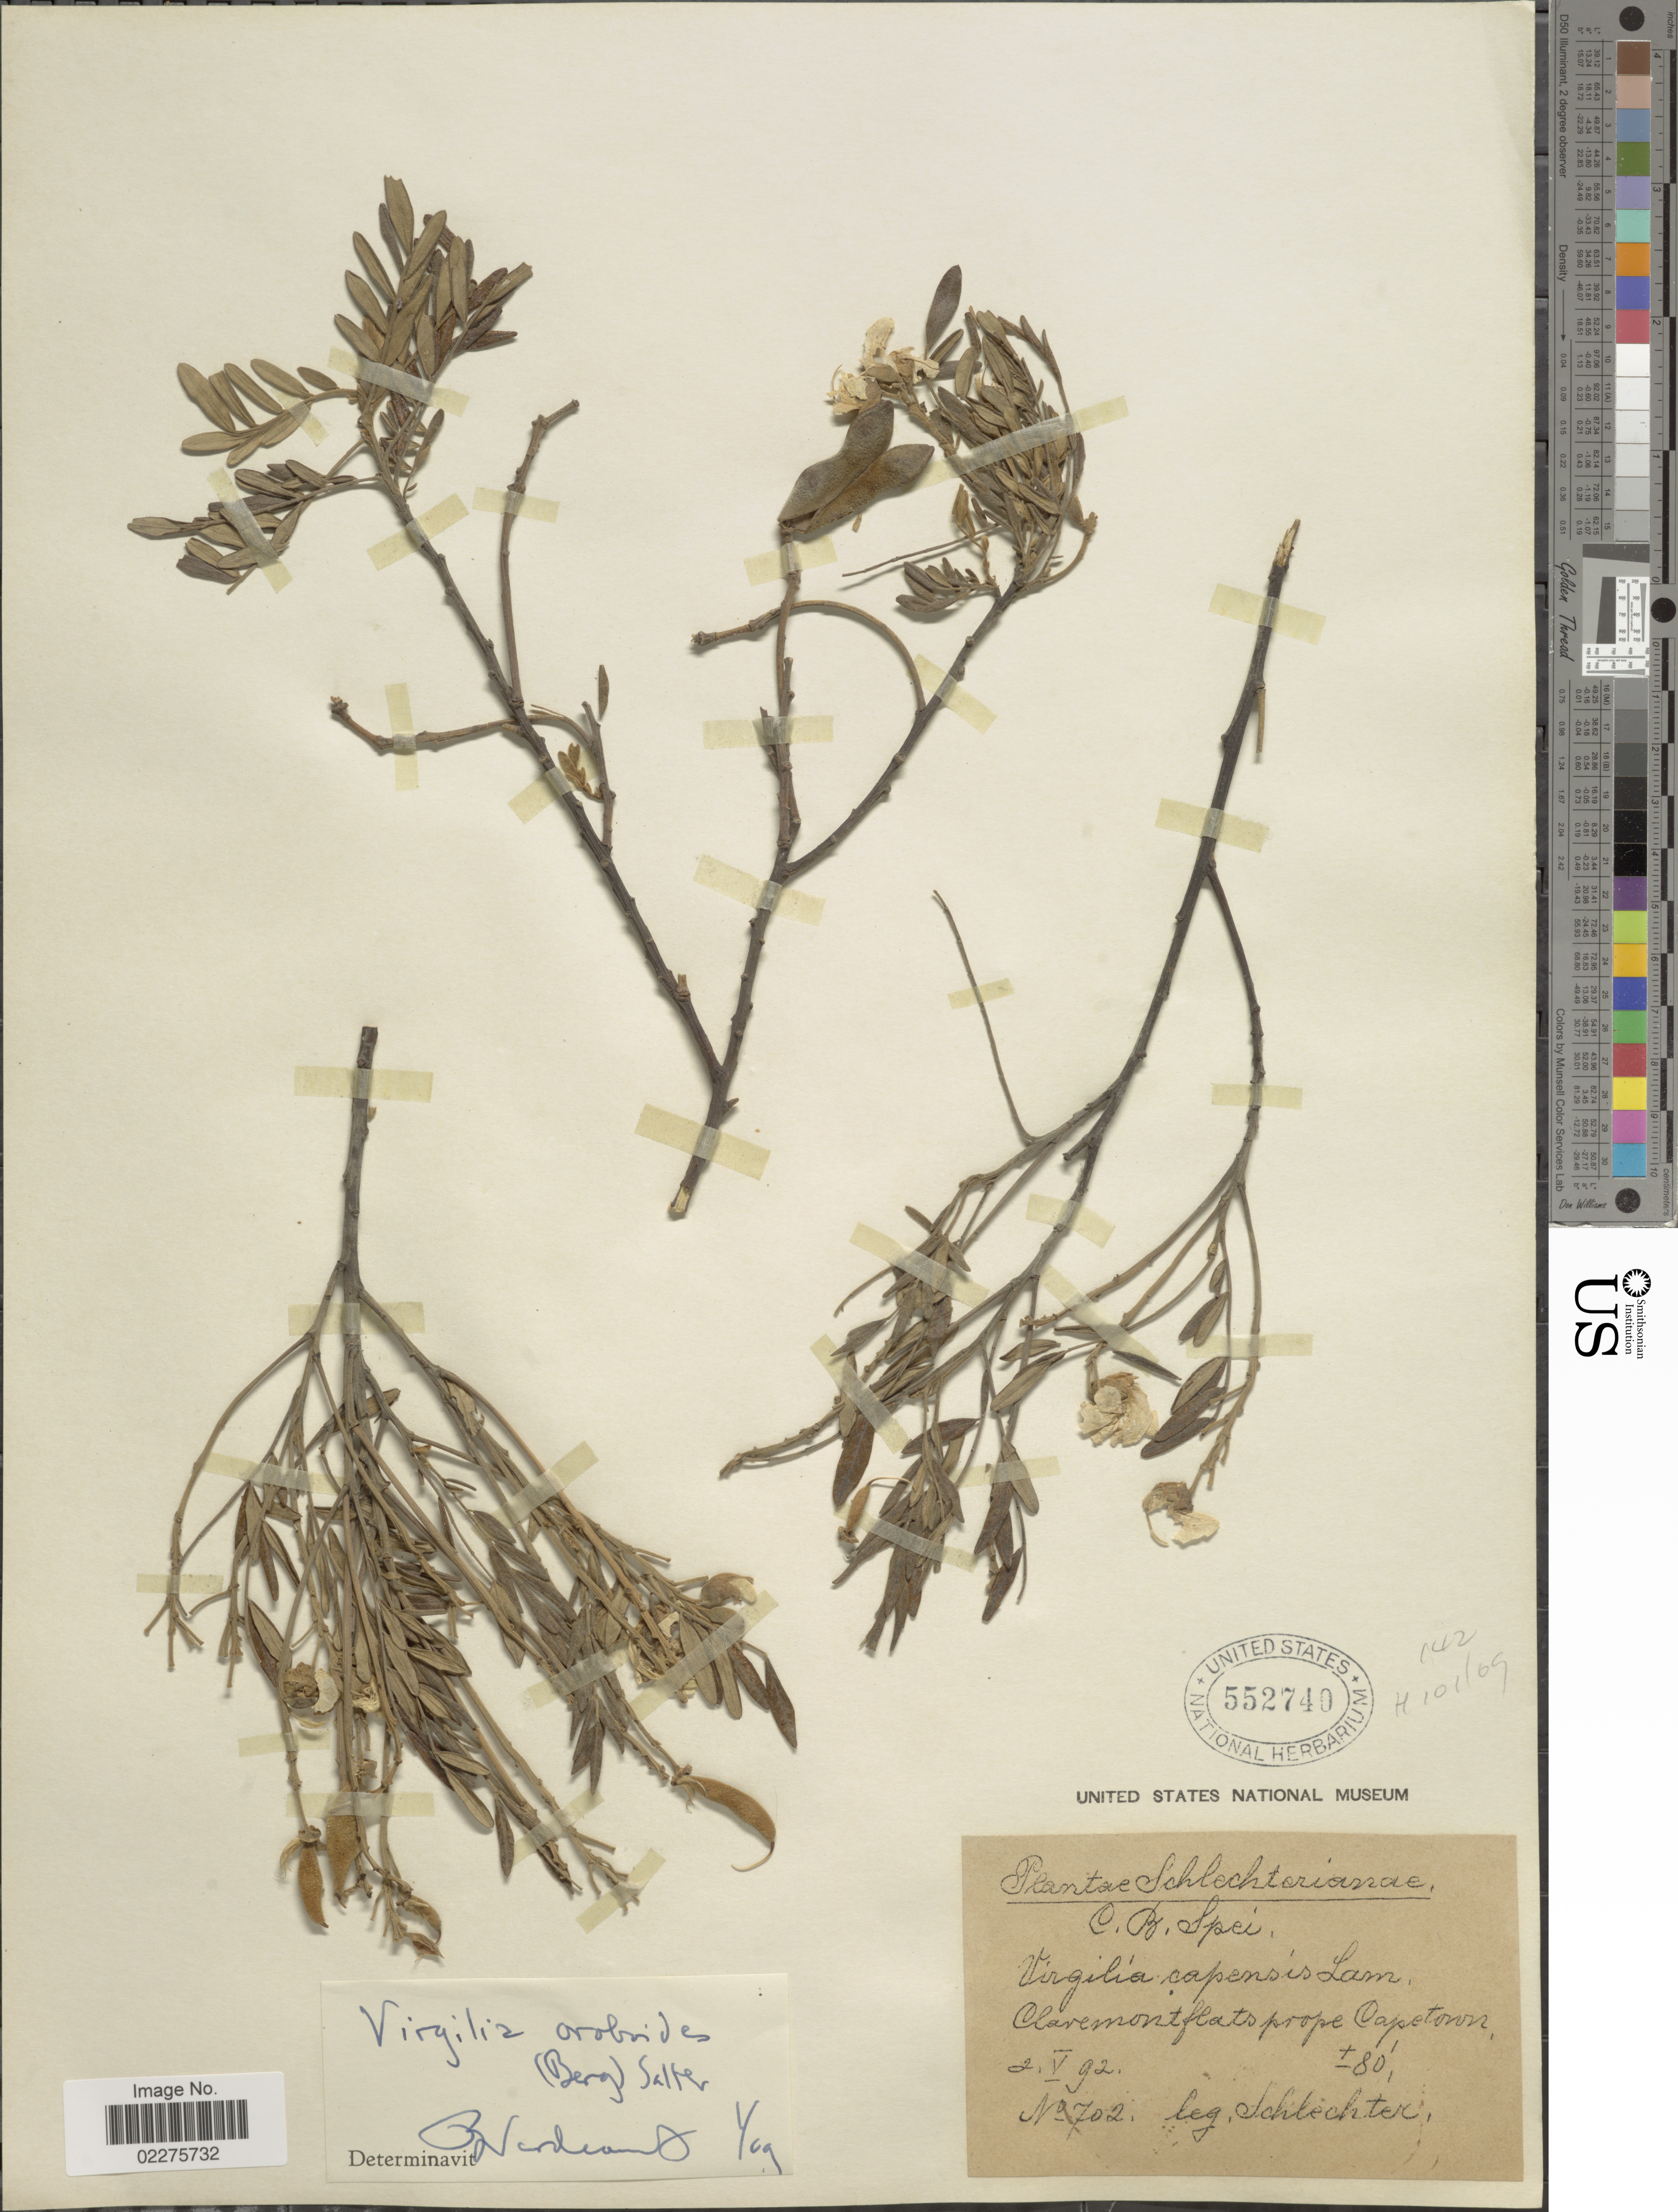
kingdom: Plantae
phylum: Tracheophyta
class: Magnoliopsida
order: Fabales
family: Fabaceae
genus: Virgilia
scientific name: Virgilia oroboides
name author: (Bergius) T.M. Salter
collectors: Schlechter, --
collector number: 702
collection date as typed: Transcribed d/m/y: 2/5/92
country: South Africa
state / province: Western Cape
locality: Clavemont flats prope Capetown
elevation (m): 24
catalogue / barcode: US 552740